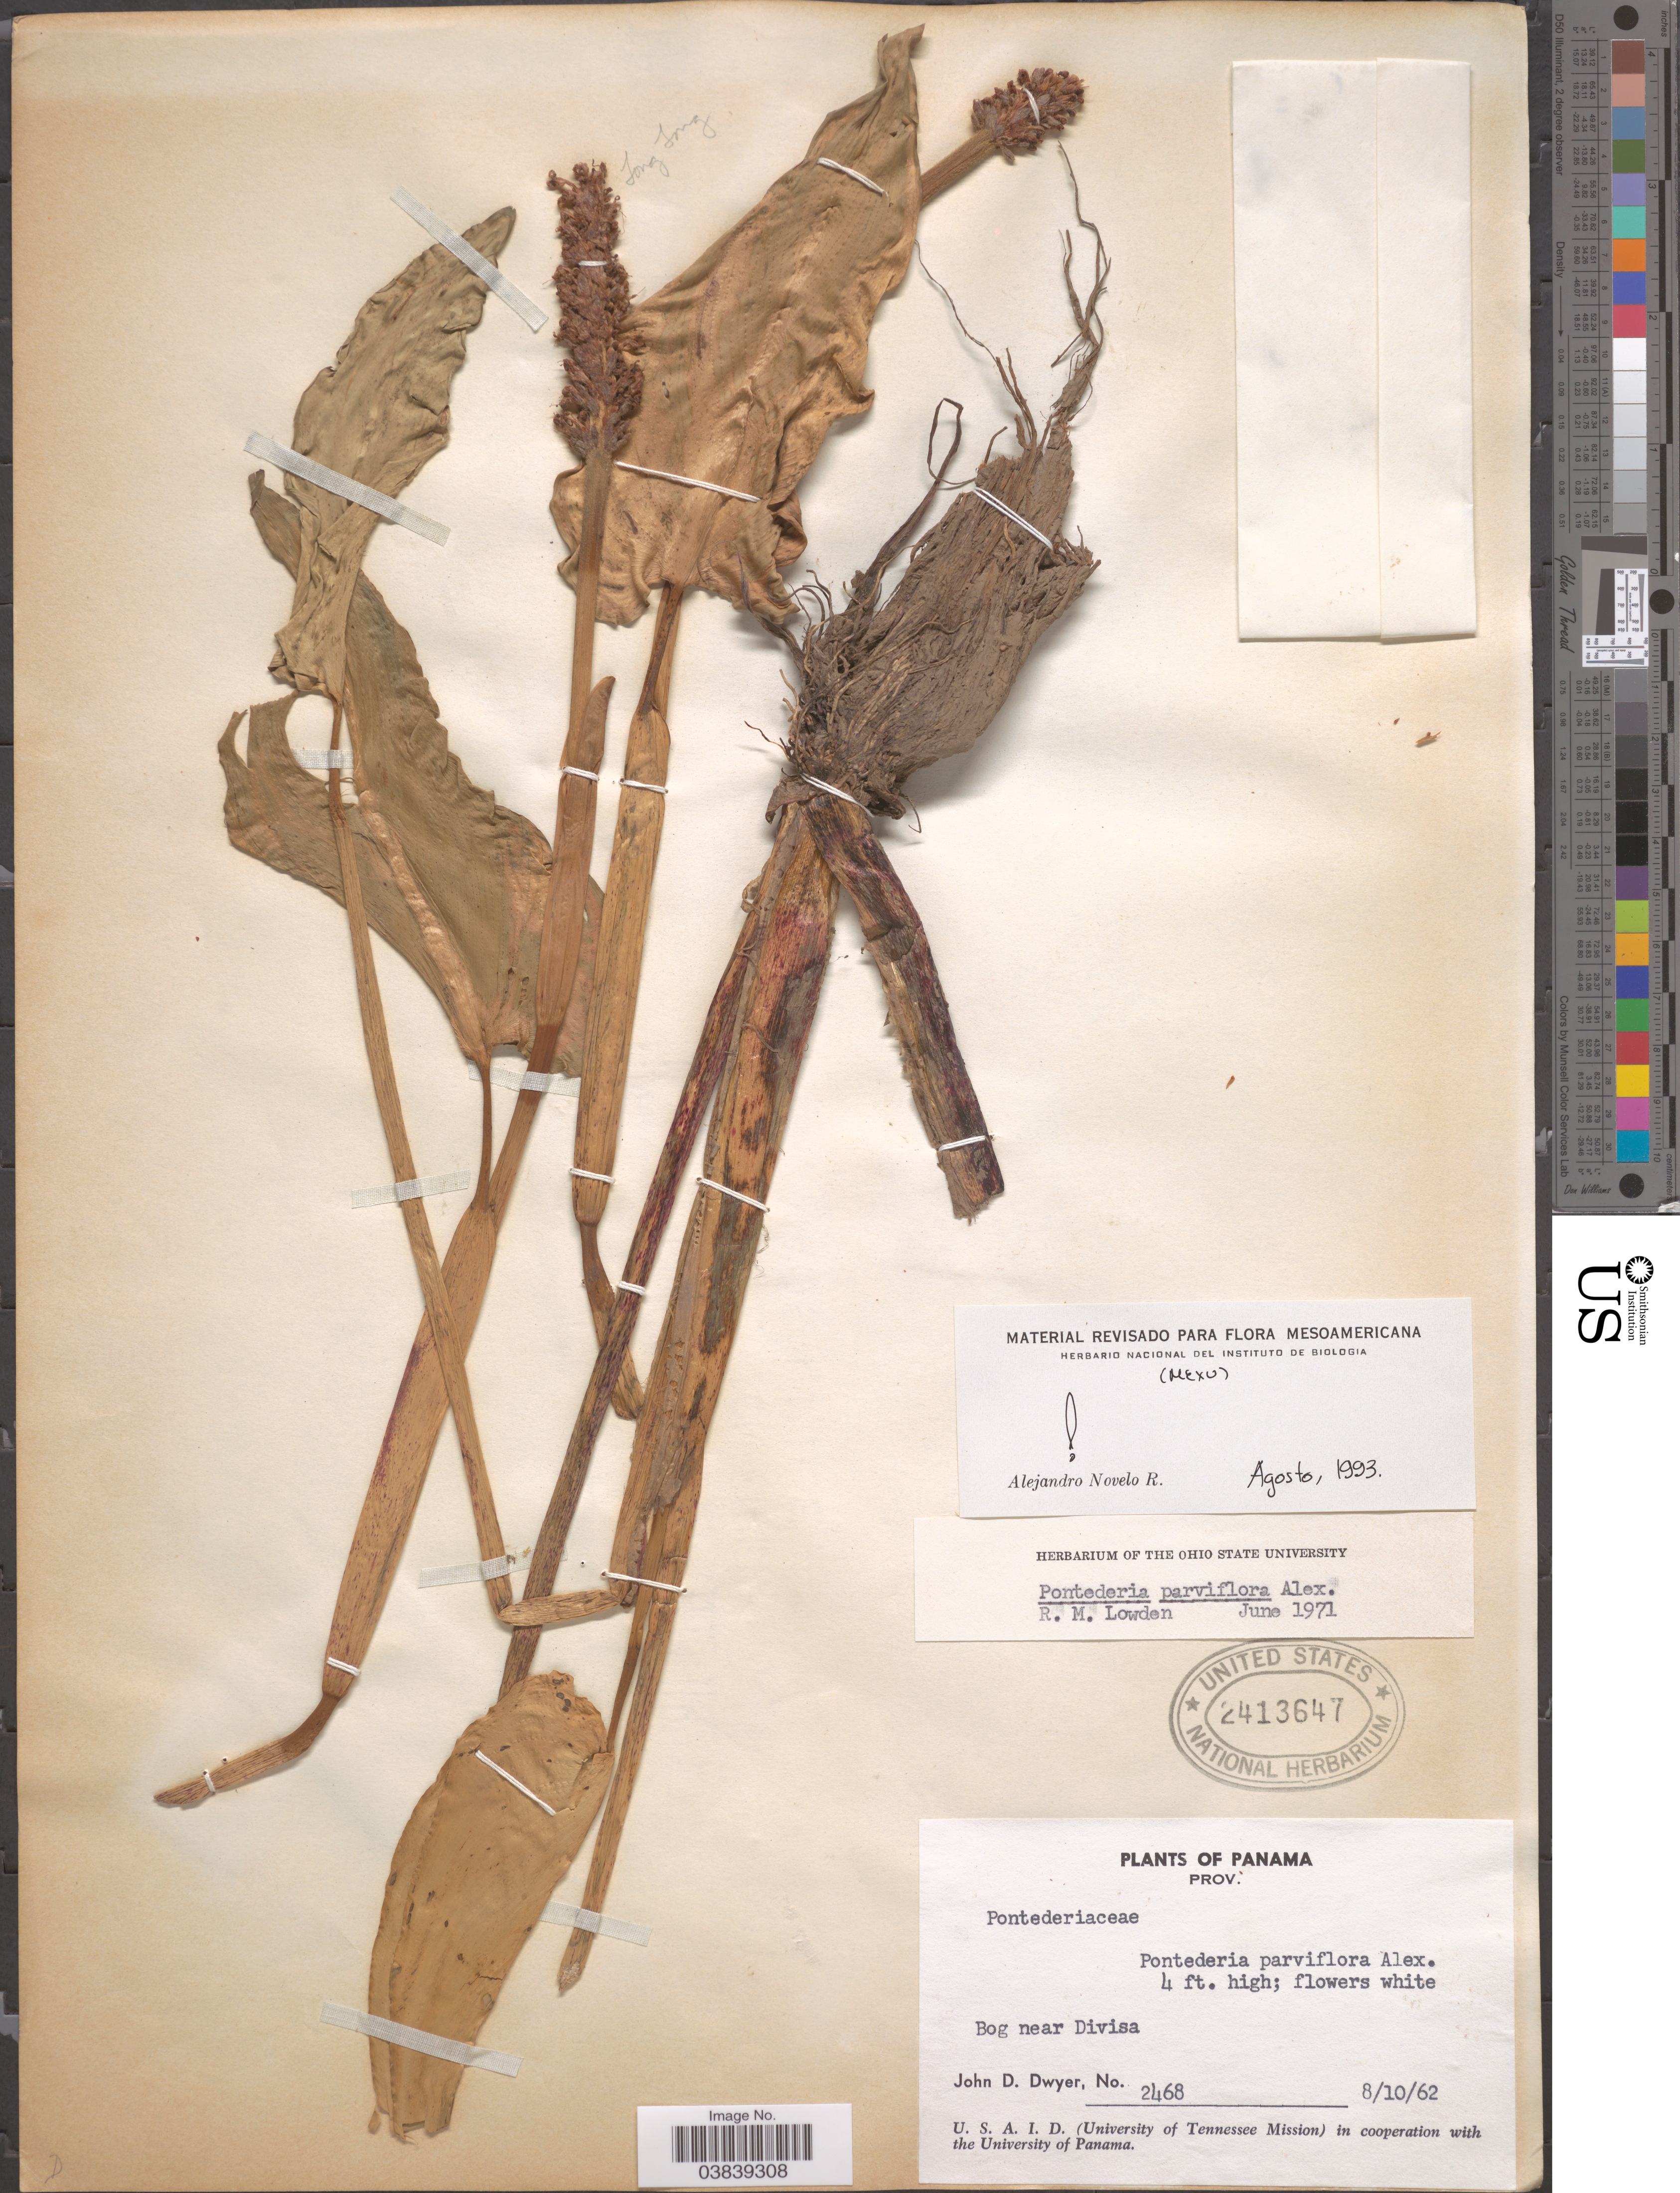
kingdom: Plantae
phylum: Tracheophyta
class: Liliopsida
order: Commelinales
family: Pontederiaceae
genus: Pontederia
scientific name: Pontederia parviflora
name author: Alexander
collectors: J. D. Dwyer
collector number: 2468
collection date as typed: Transcribed d/m/y: 8/10/62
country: Panama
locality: Bog near Divisa.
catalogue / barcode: US 2413647